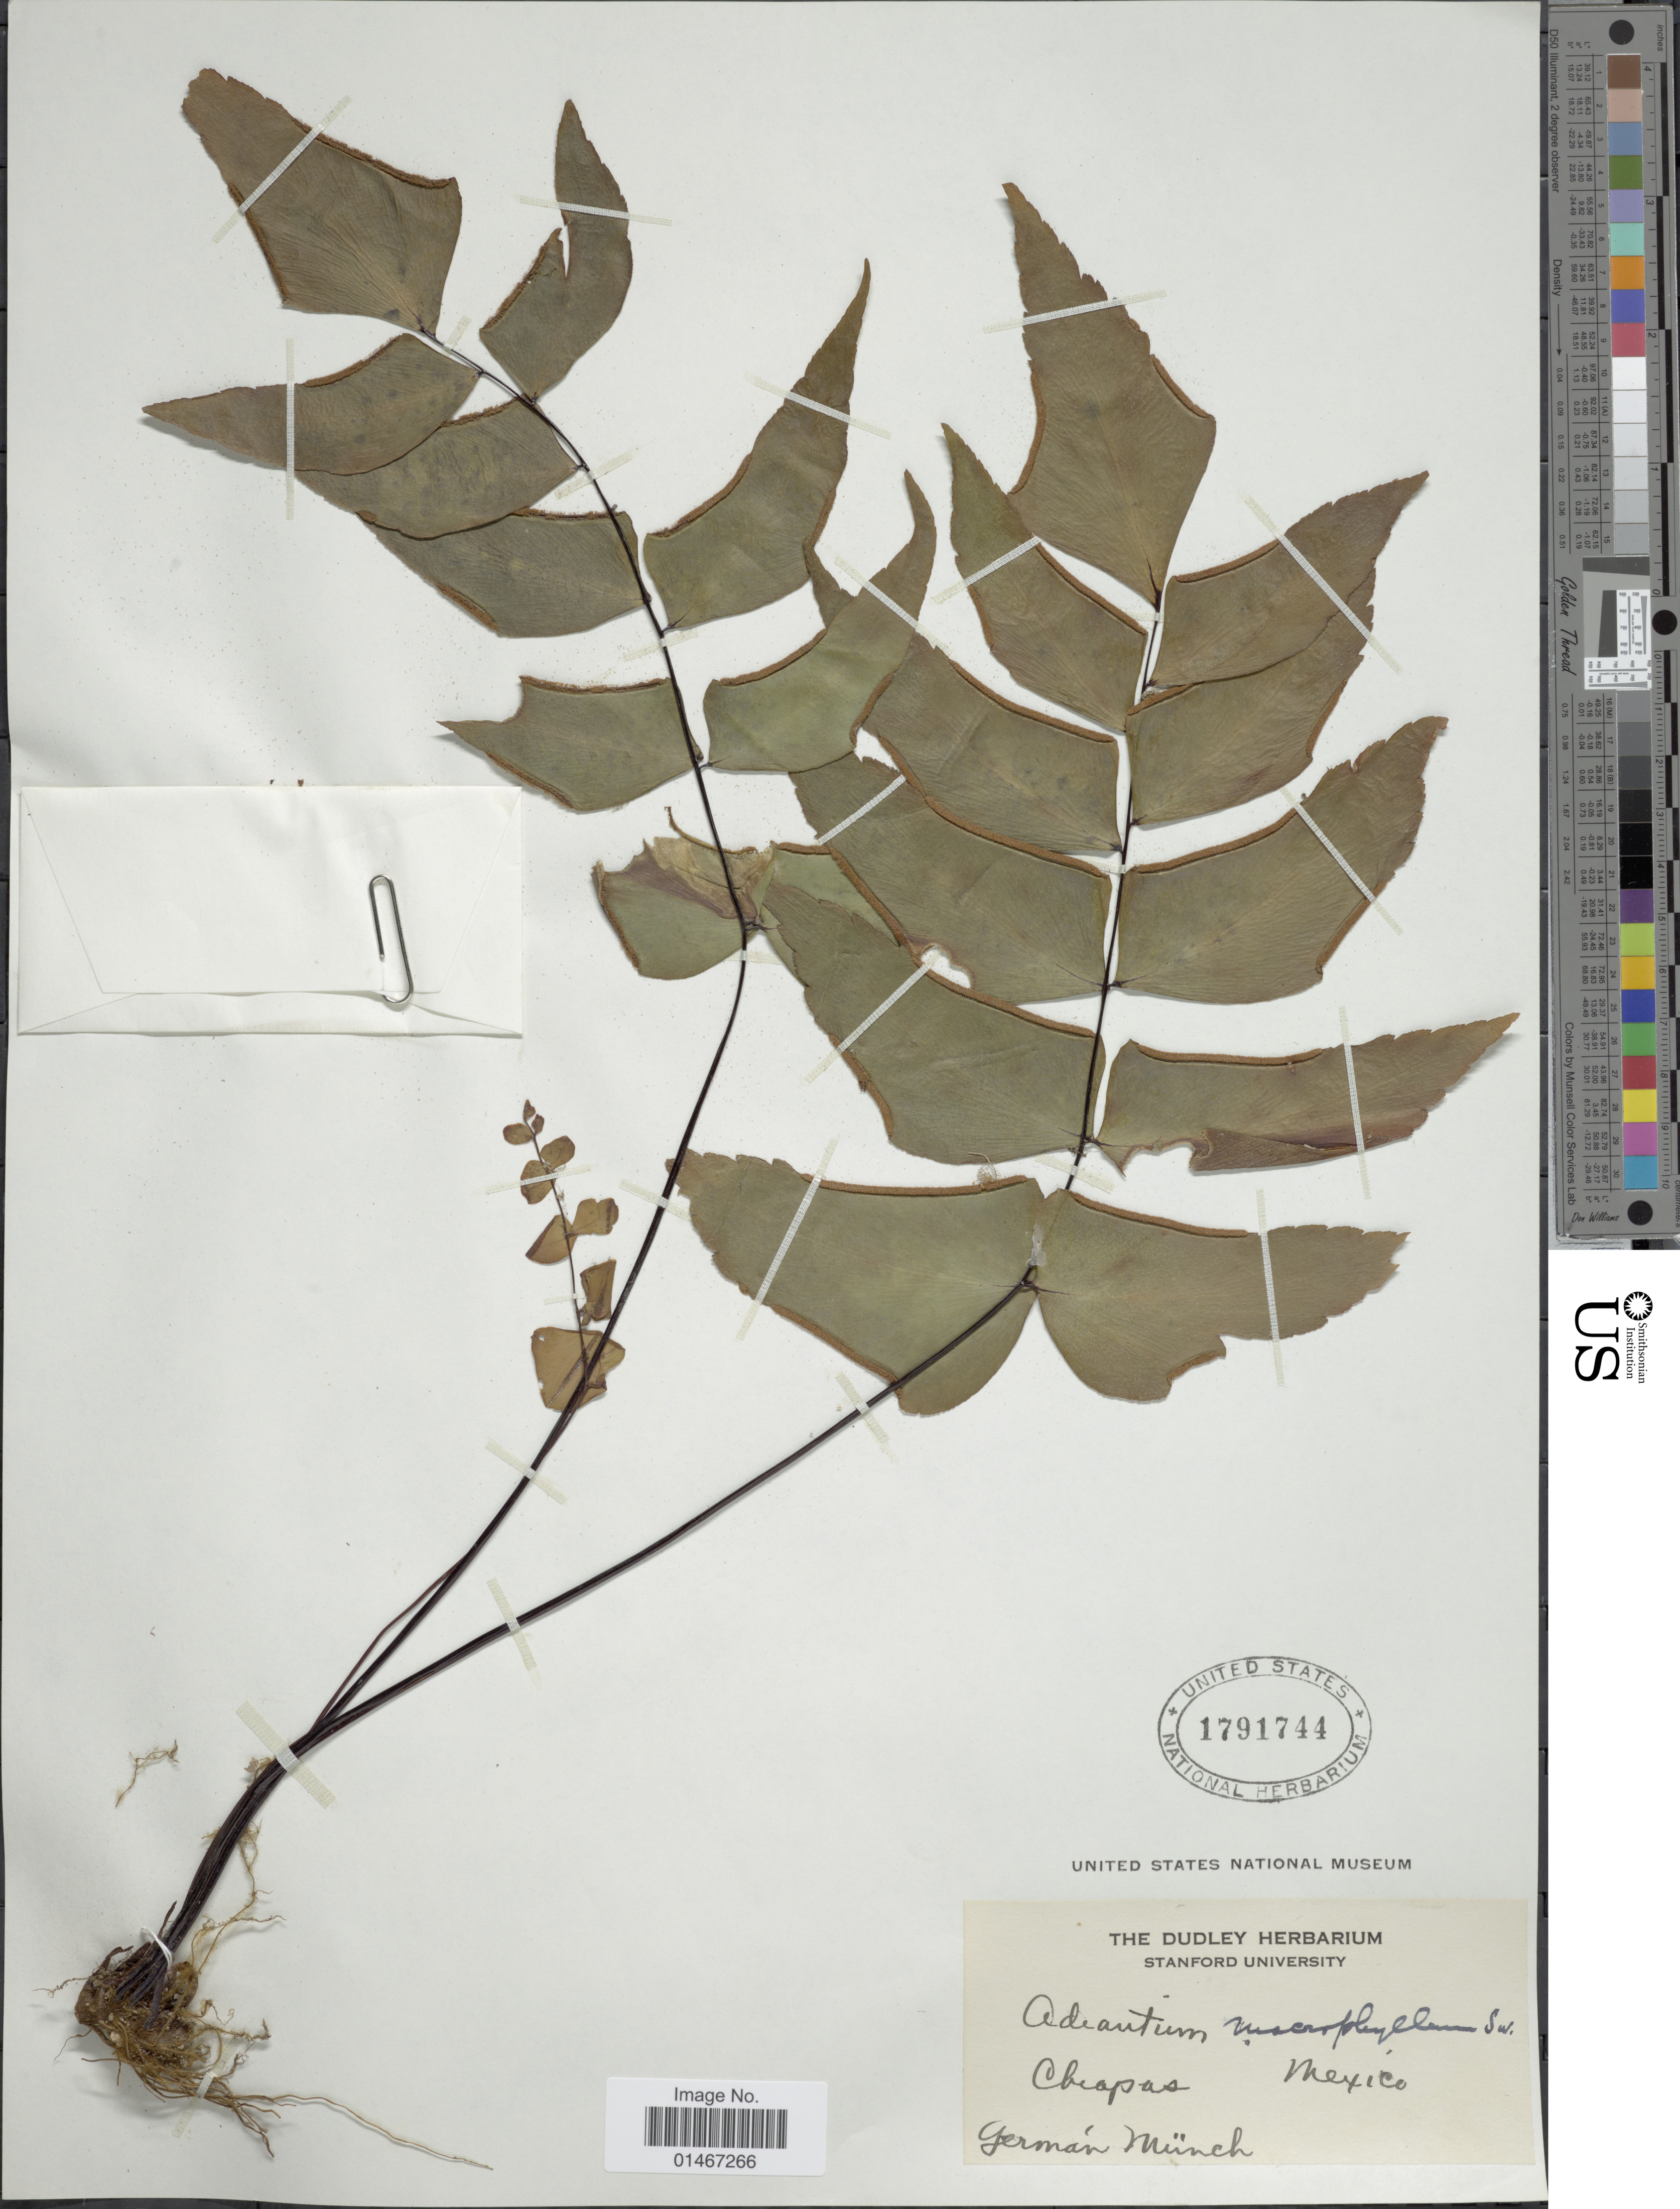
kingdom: Plantae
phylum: Tracheophyta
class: Polypodiopsida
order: Polypodiales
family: Pteridaceae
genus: Adiantum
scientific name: Adiantum macrophyllum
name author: Sw.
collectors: G. Munch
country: Mexico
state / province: Chiapas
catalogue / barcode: US 1791744